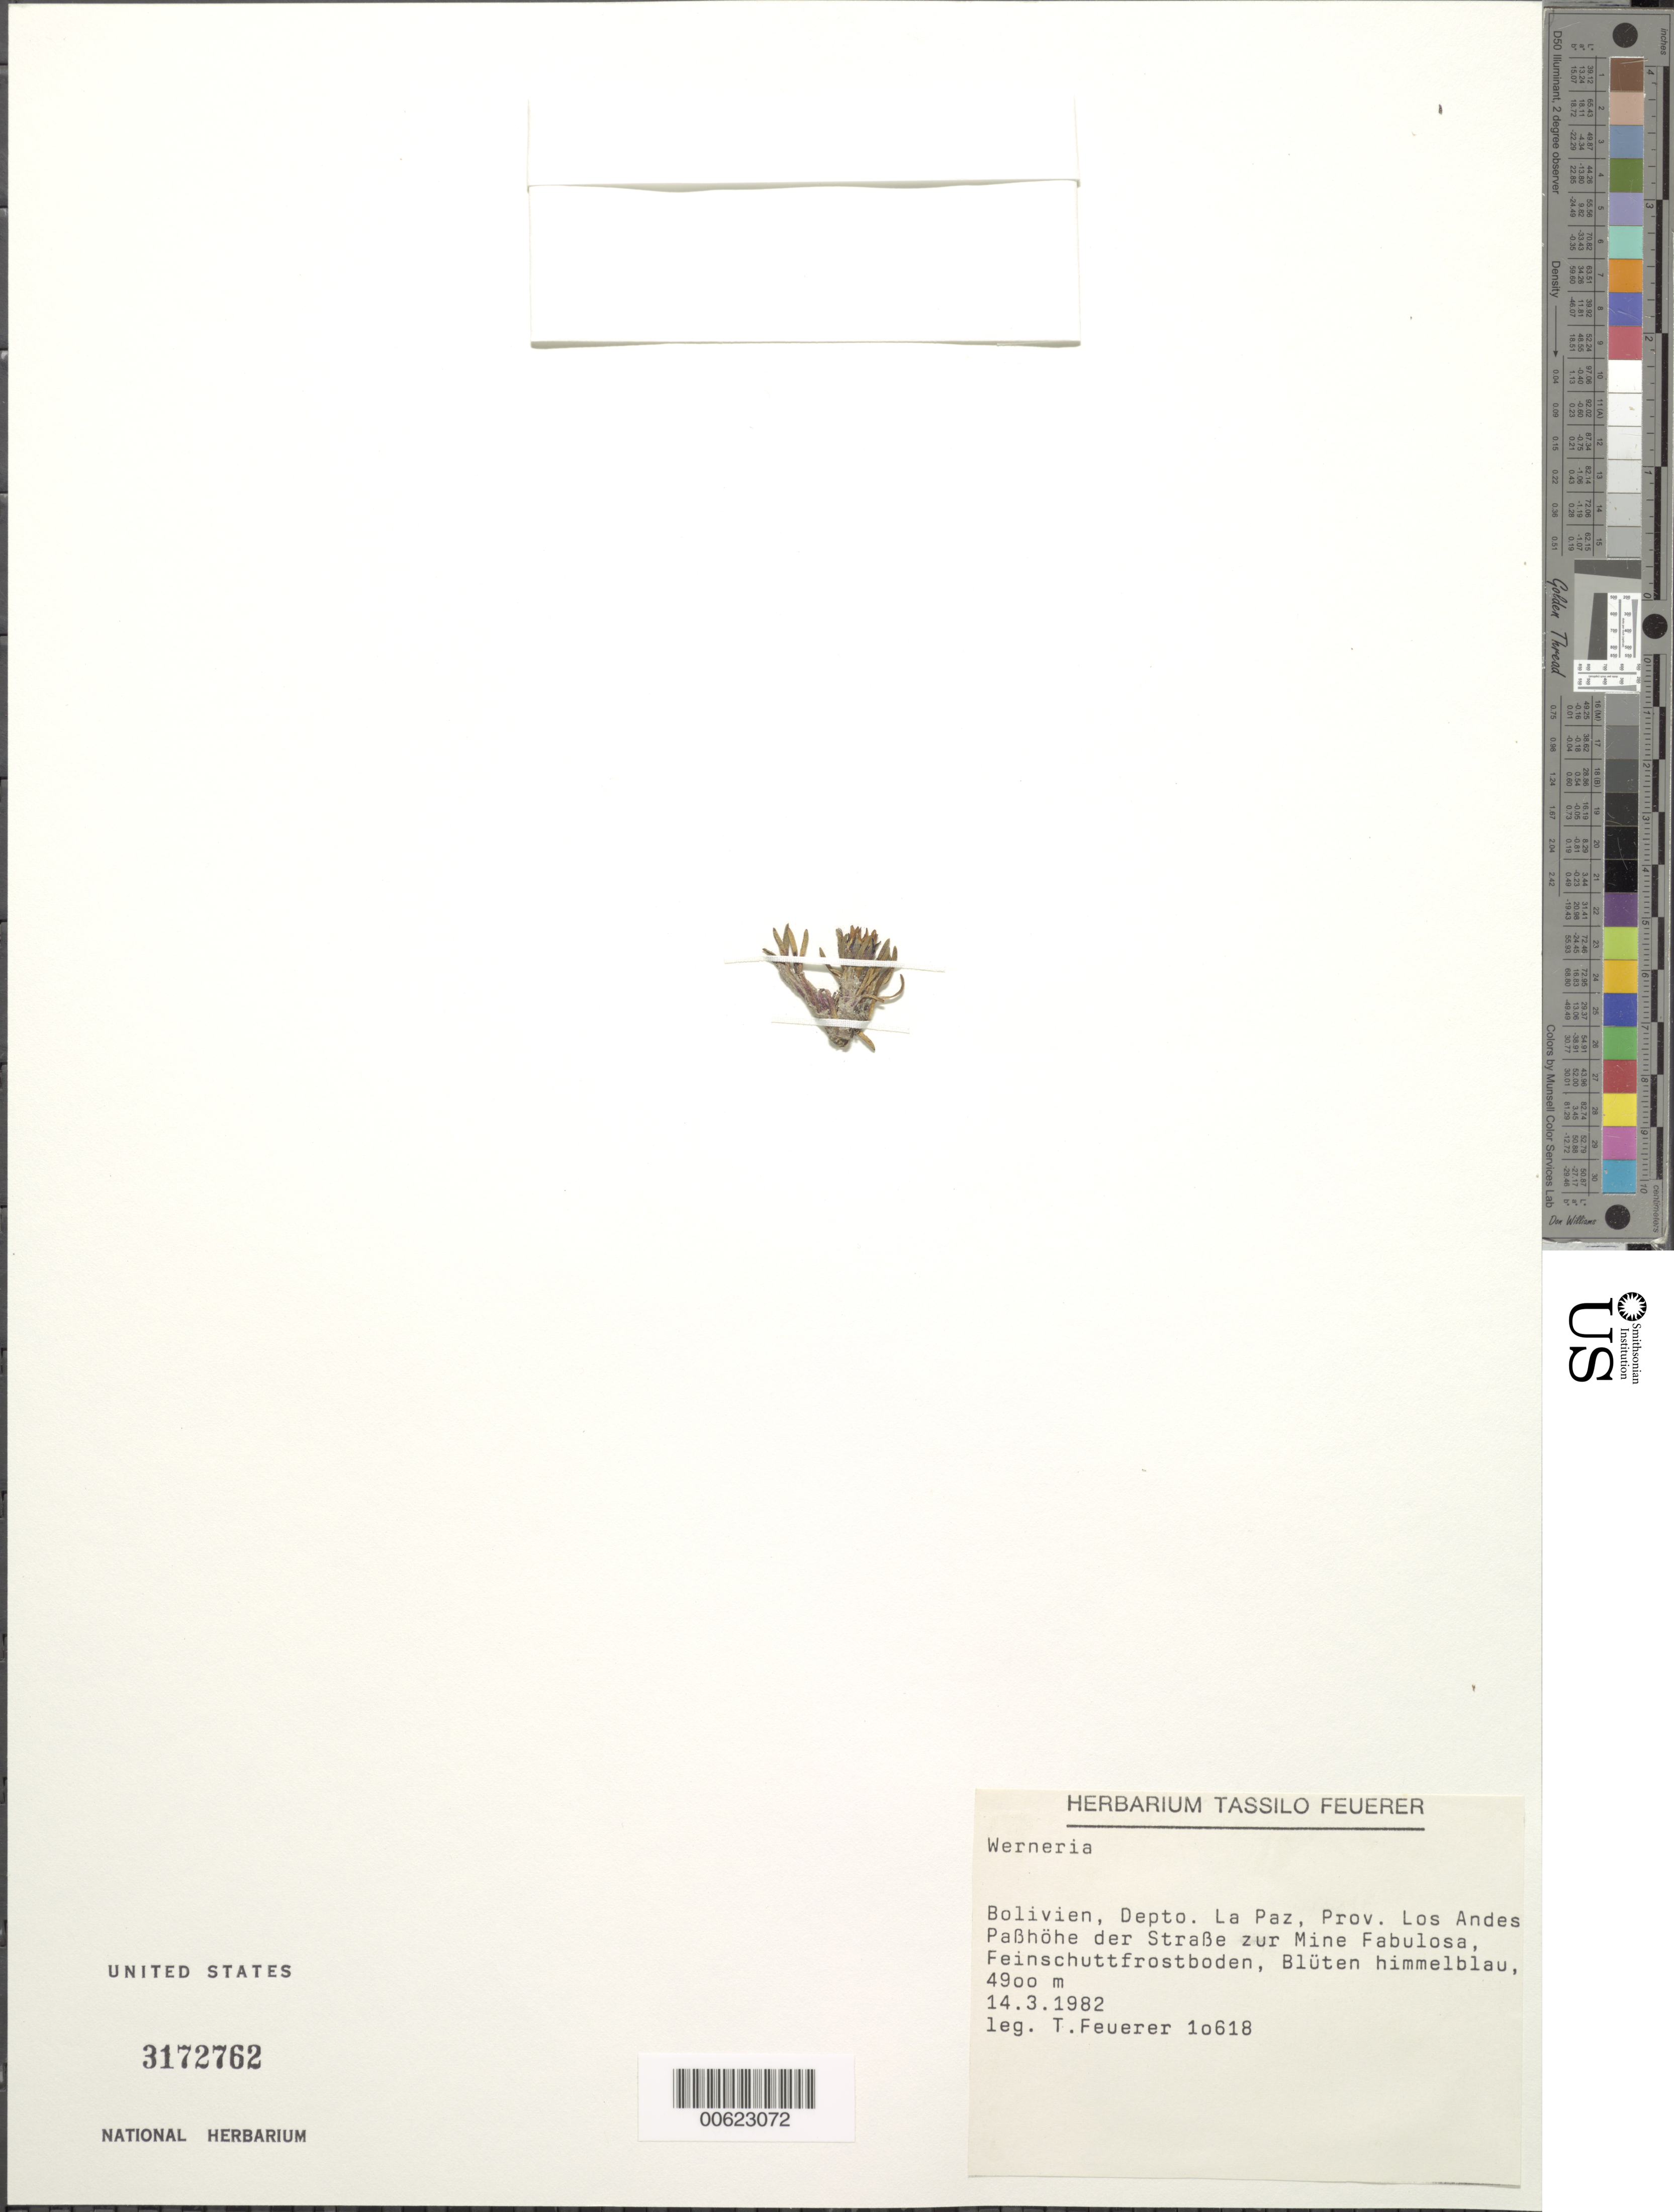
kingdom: Plantae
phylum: Tracheophyta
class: Magnoliopsida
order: Asterales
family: Asteraceae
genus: Werneria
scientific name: Werneria sp.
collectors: T. Feuerer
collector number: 10618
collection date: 1982-03-14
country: Bolivia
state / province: La Paz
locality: Prov. Los Andes, Passhohe de Strasse zur Mine Fabulosa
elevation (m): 4900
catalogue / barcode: US 3172762